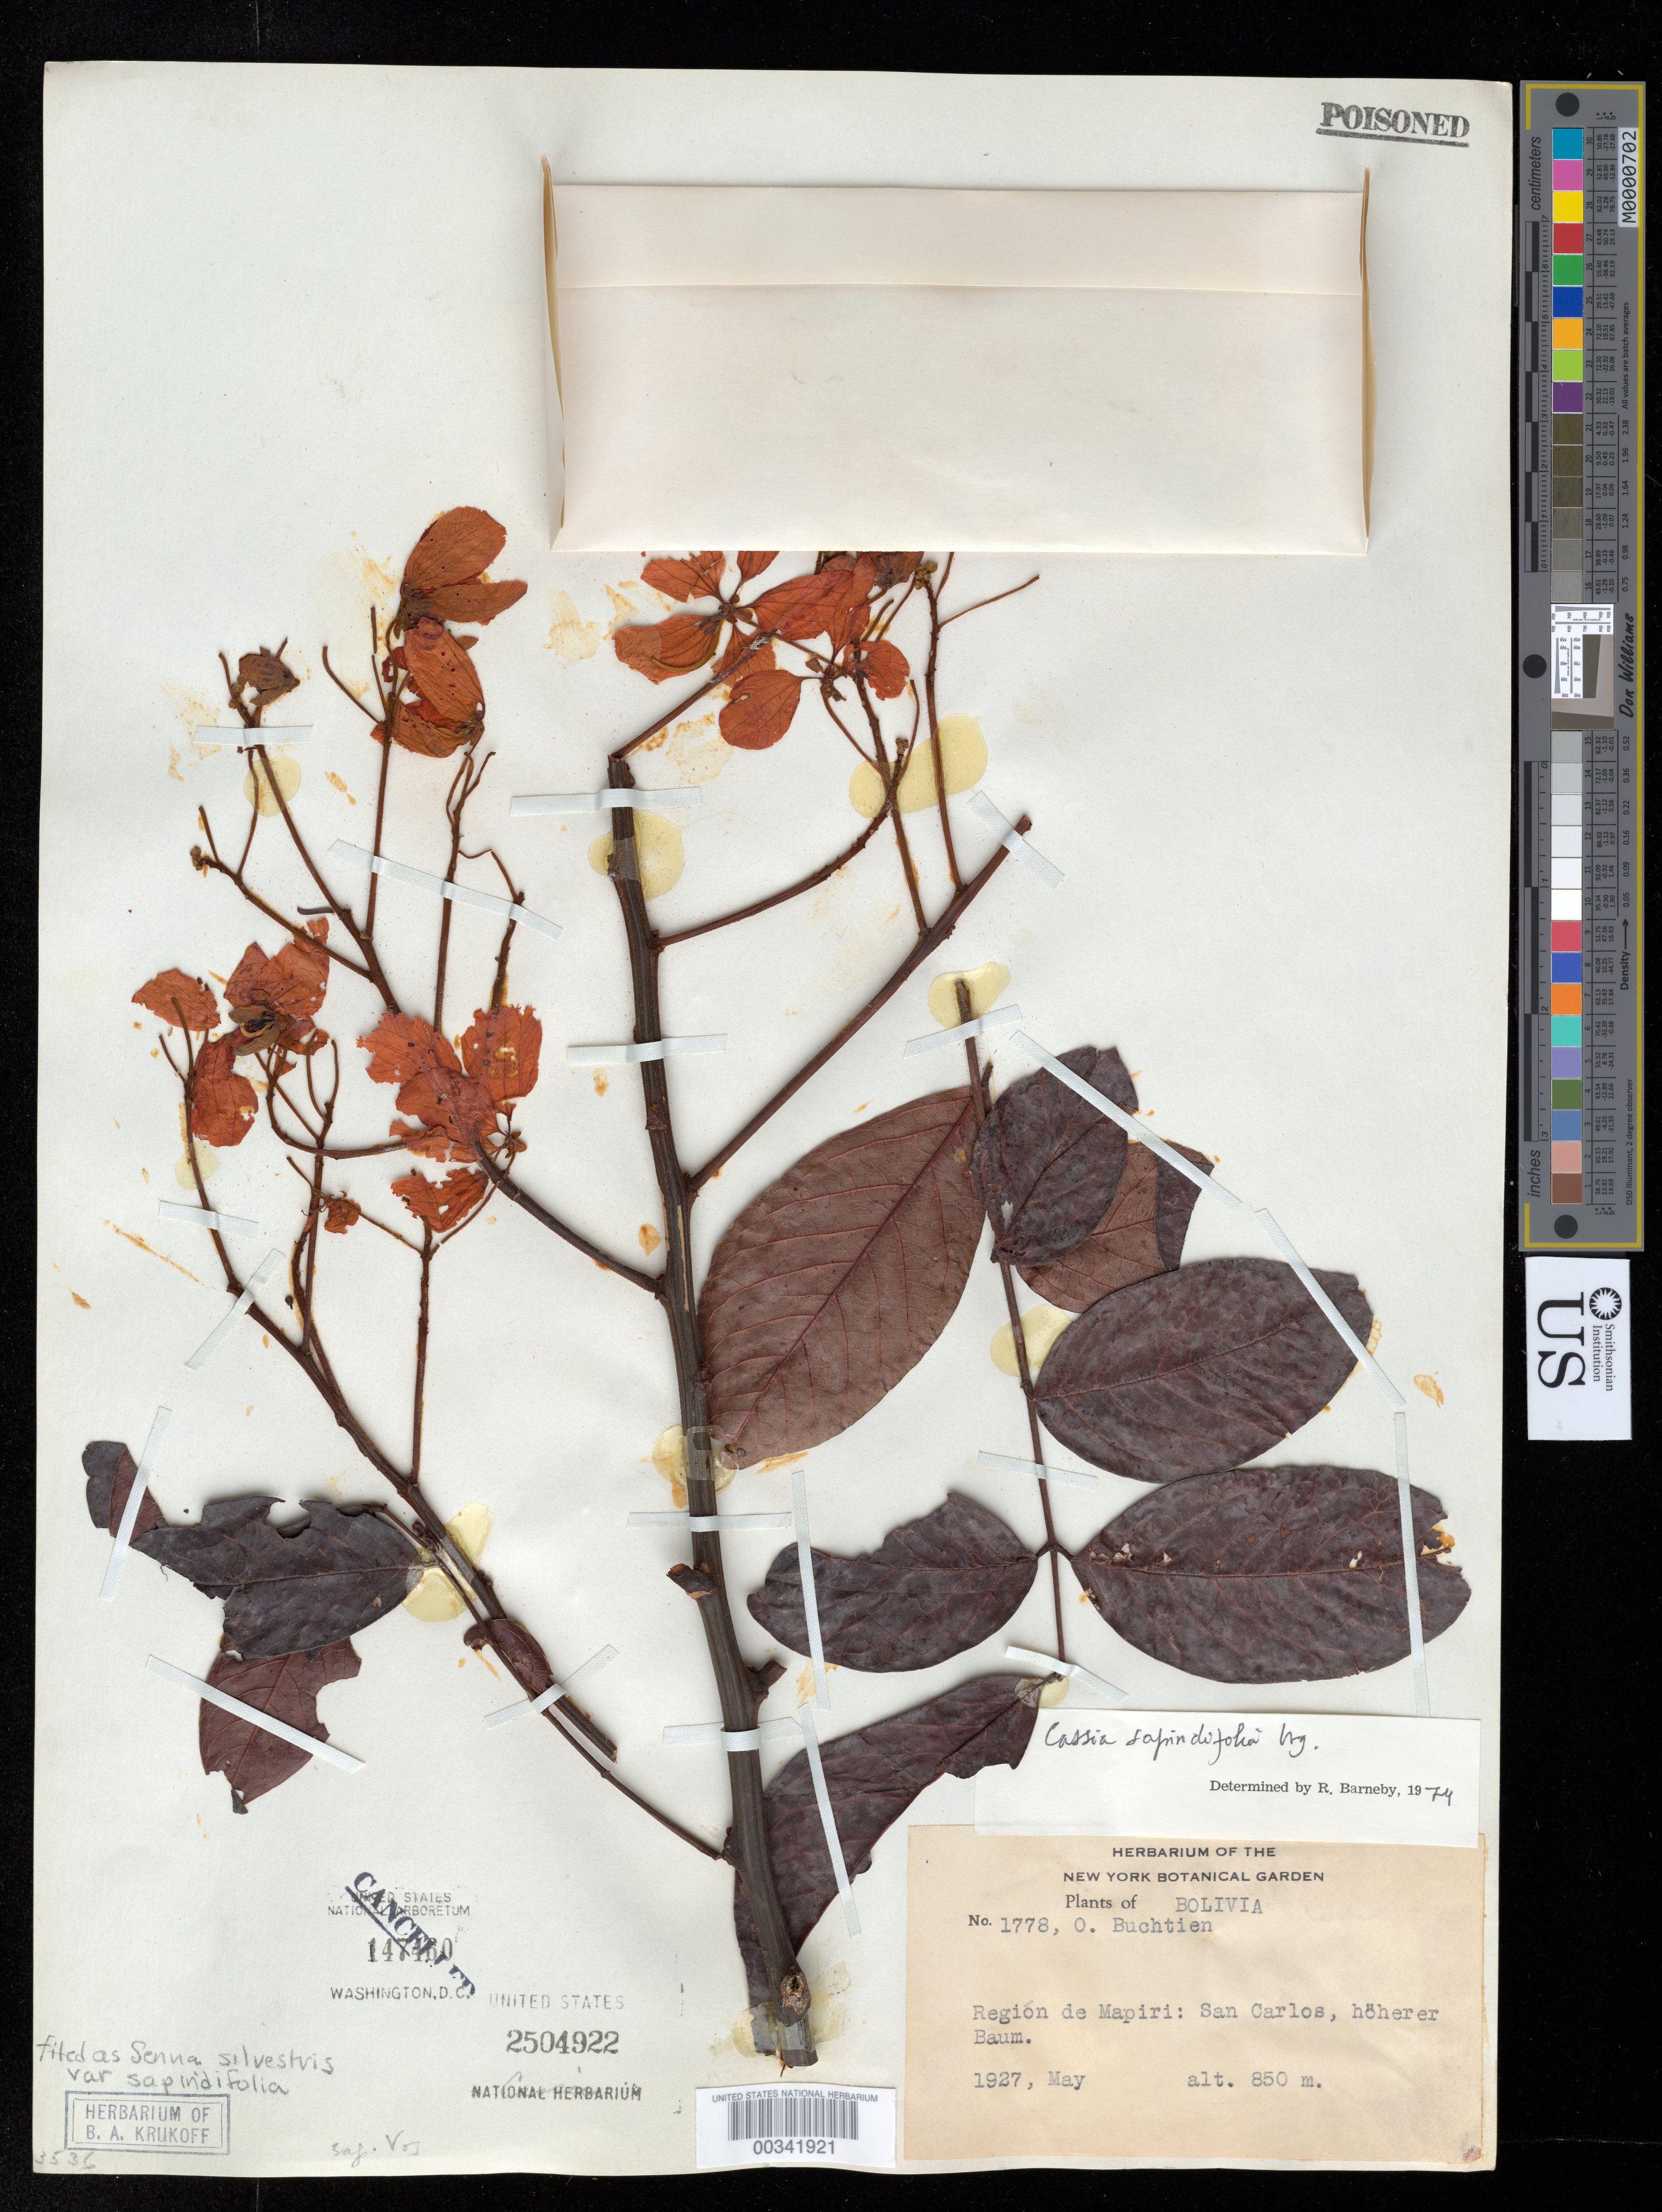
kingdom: Plantae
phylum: Tracheophyta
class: Magnoliopsida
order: Fabales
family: Fabaceae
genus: Senna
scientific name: Senna silvestris var. sapindifolia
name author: (Vogel) H.S. Irwin & Barneby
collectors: O. Buchtien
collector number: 1778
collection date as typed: May 1927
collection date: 1927-05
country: Bolivia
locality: Mapiri region: San Carlos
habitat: Tall forest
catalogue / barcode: US 2504922